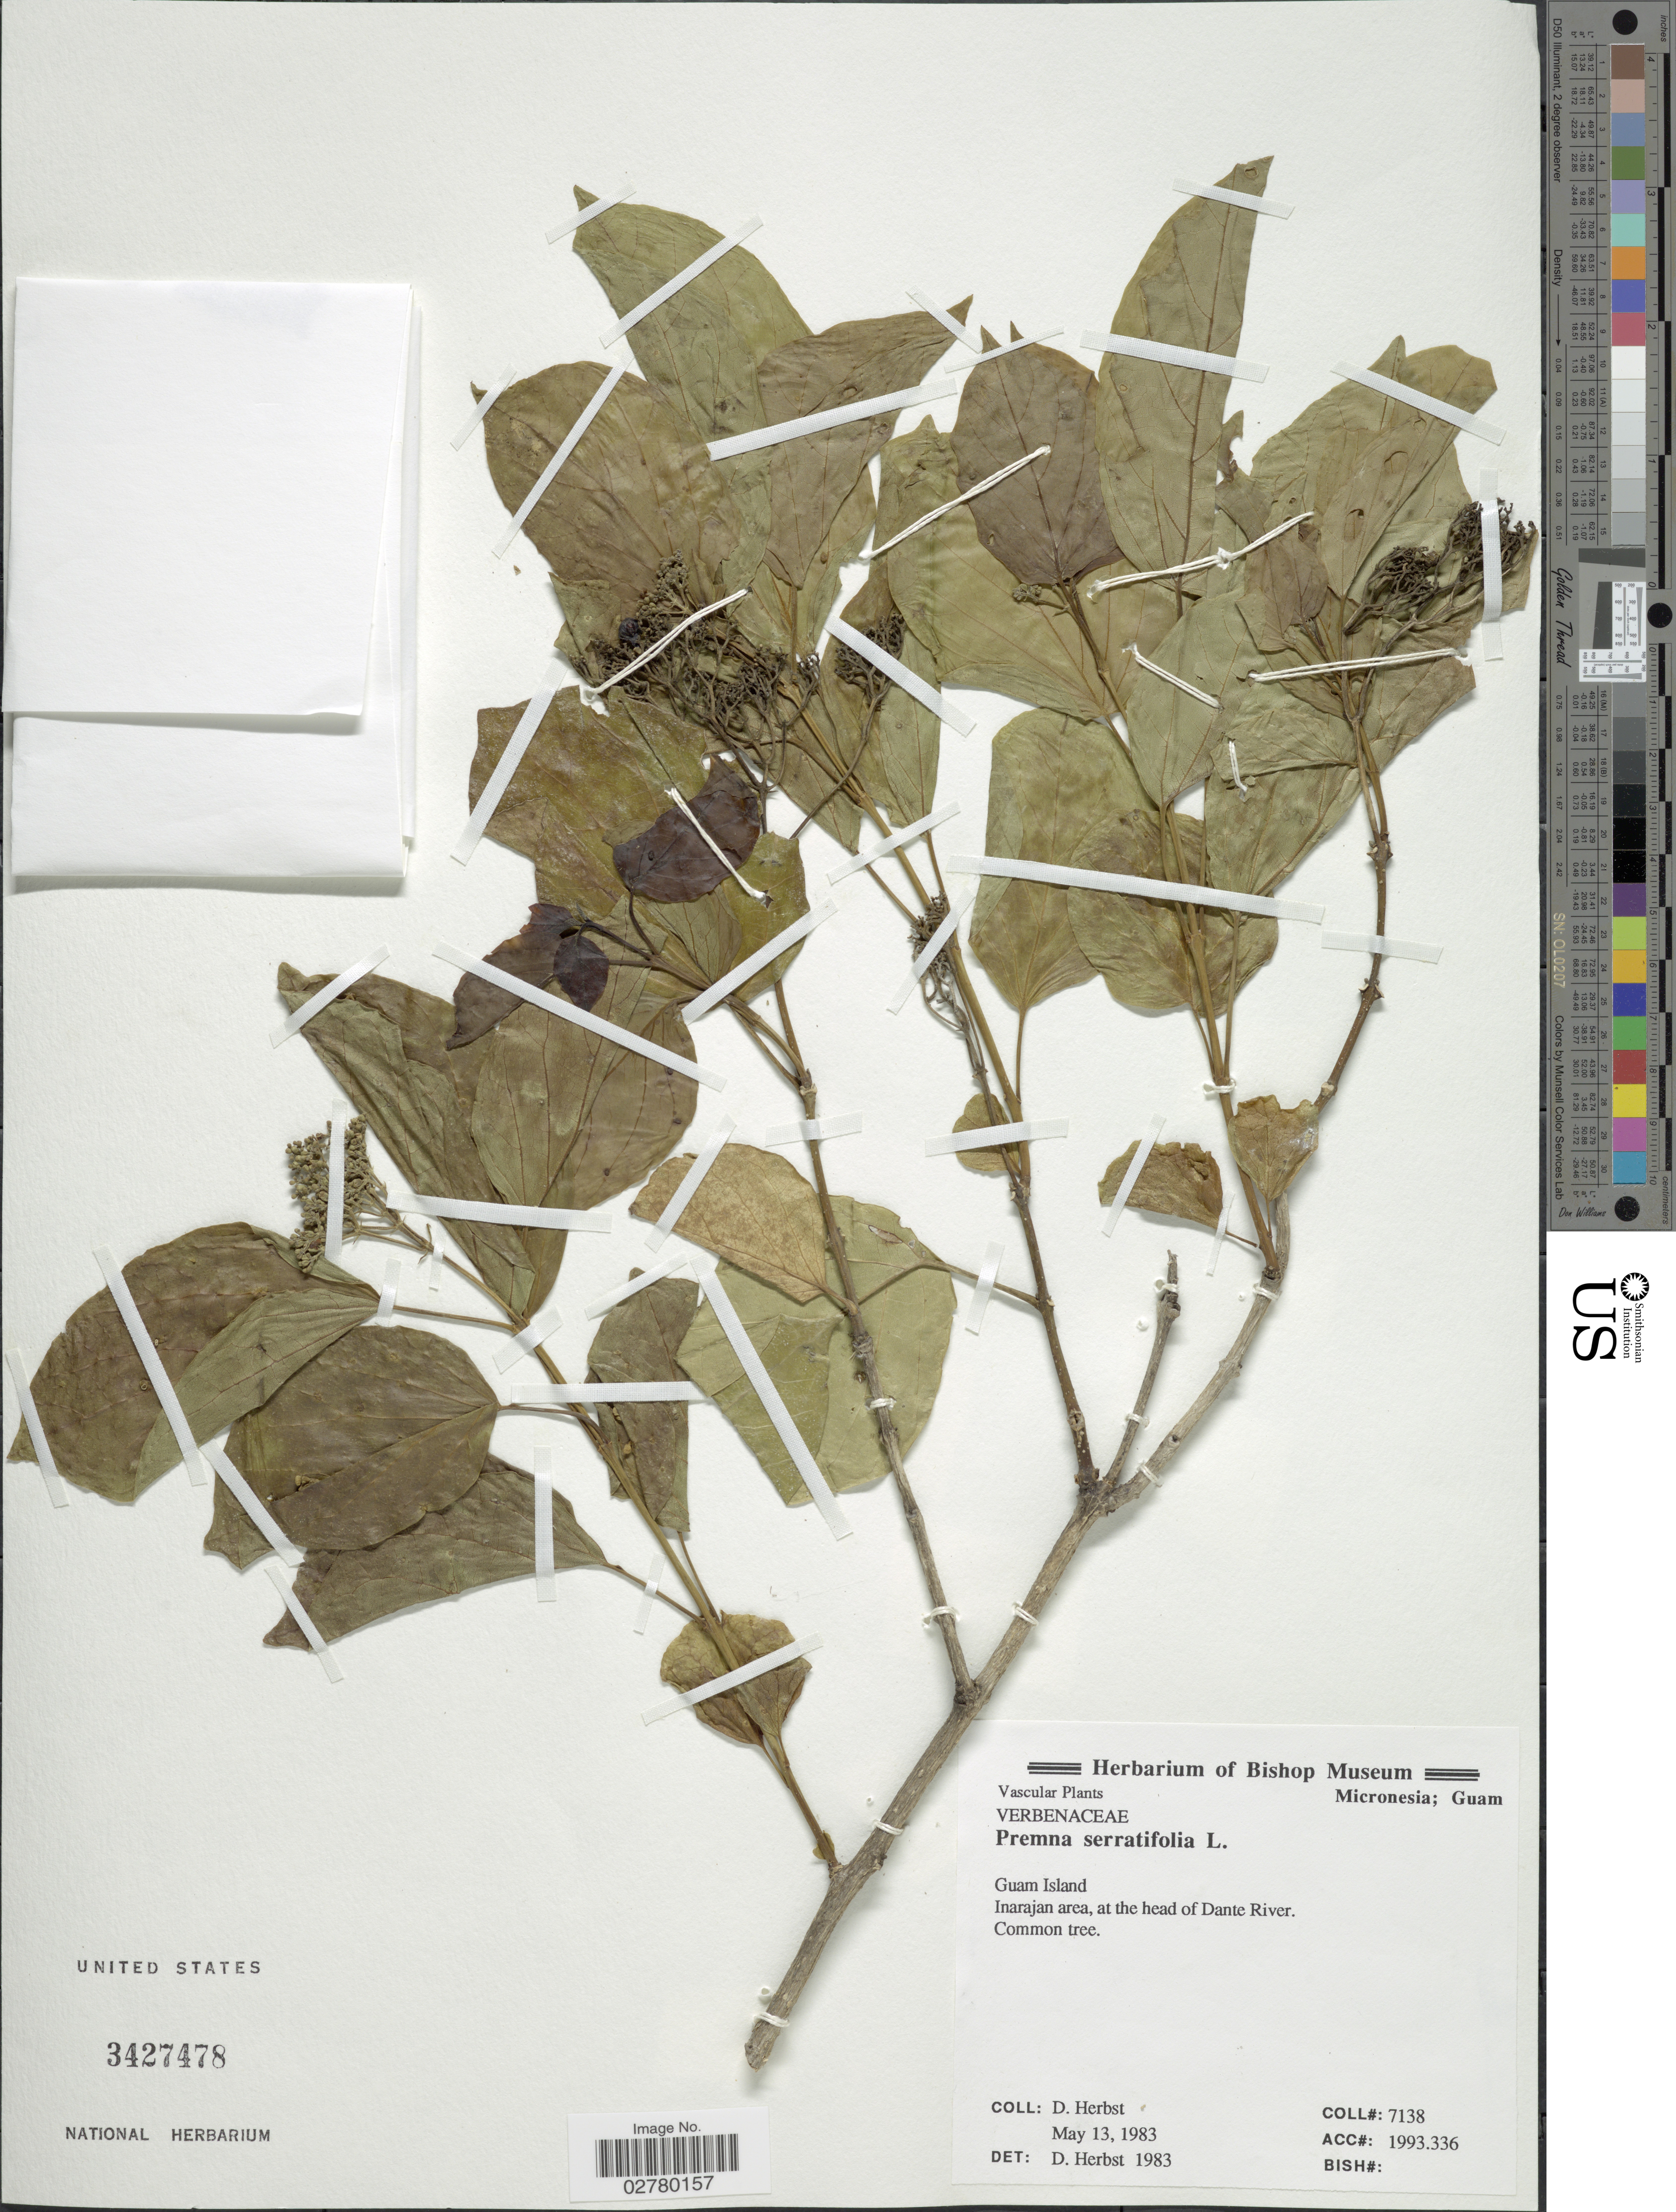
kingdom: Plantae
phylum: Tracheophyta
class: Magnoliopsida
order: Lamiales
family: Lamiaceae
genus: Premna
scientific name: Premna serratifolia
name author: L.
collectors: D. Herbst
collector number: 7138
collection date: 1983-05-13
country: Guam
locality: Guam Island, Inarajan area, at the head of Dante River.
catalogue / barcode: US 3427478